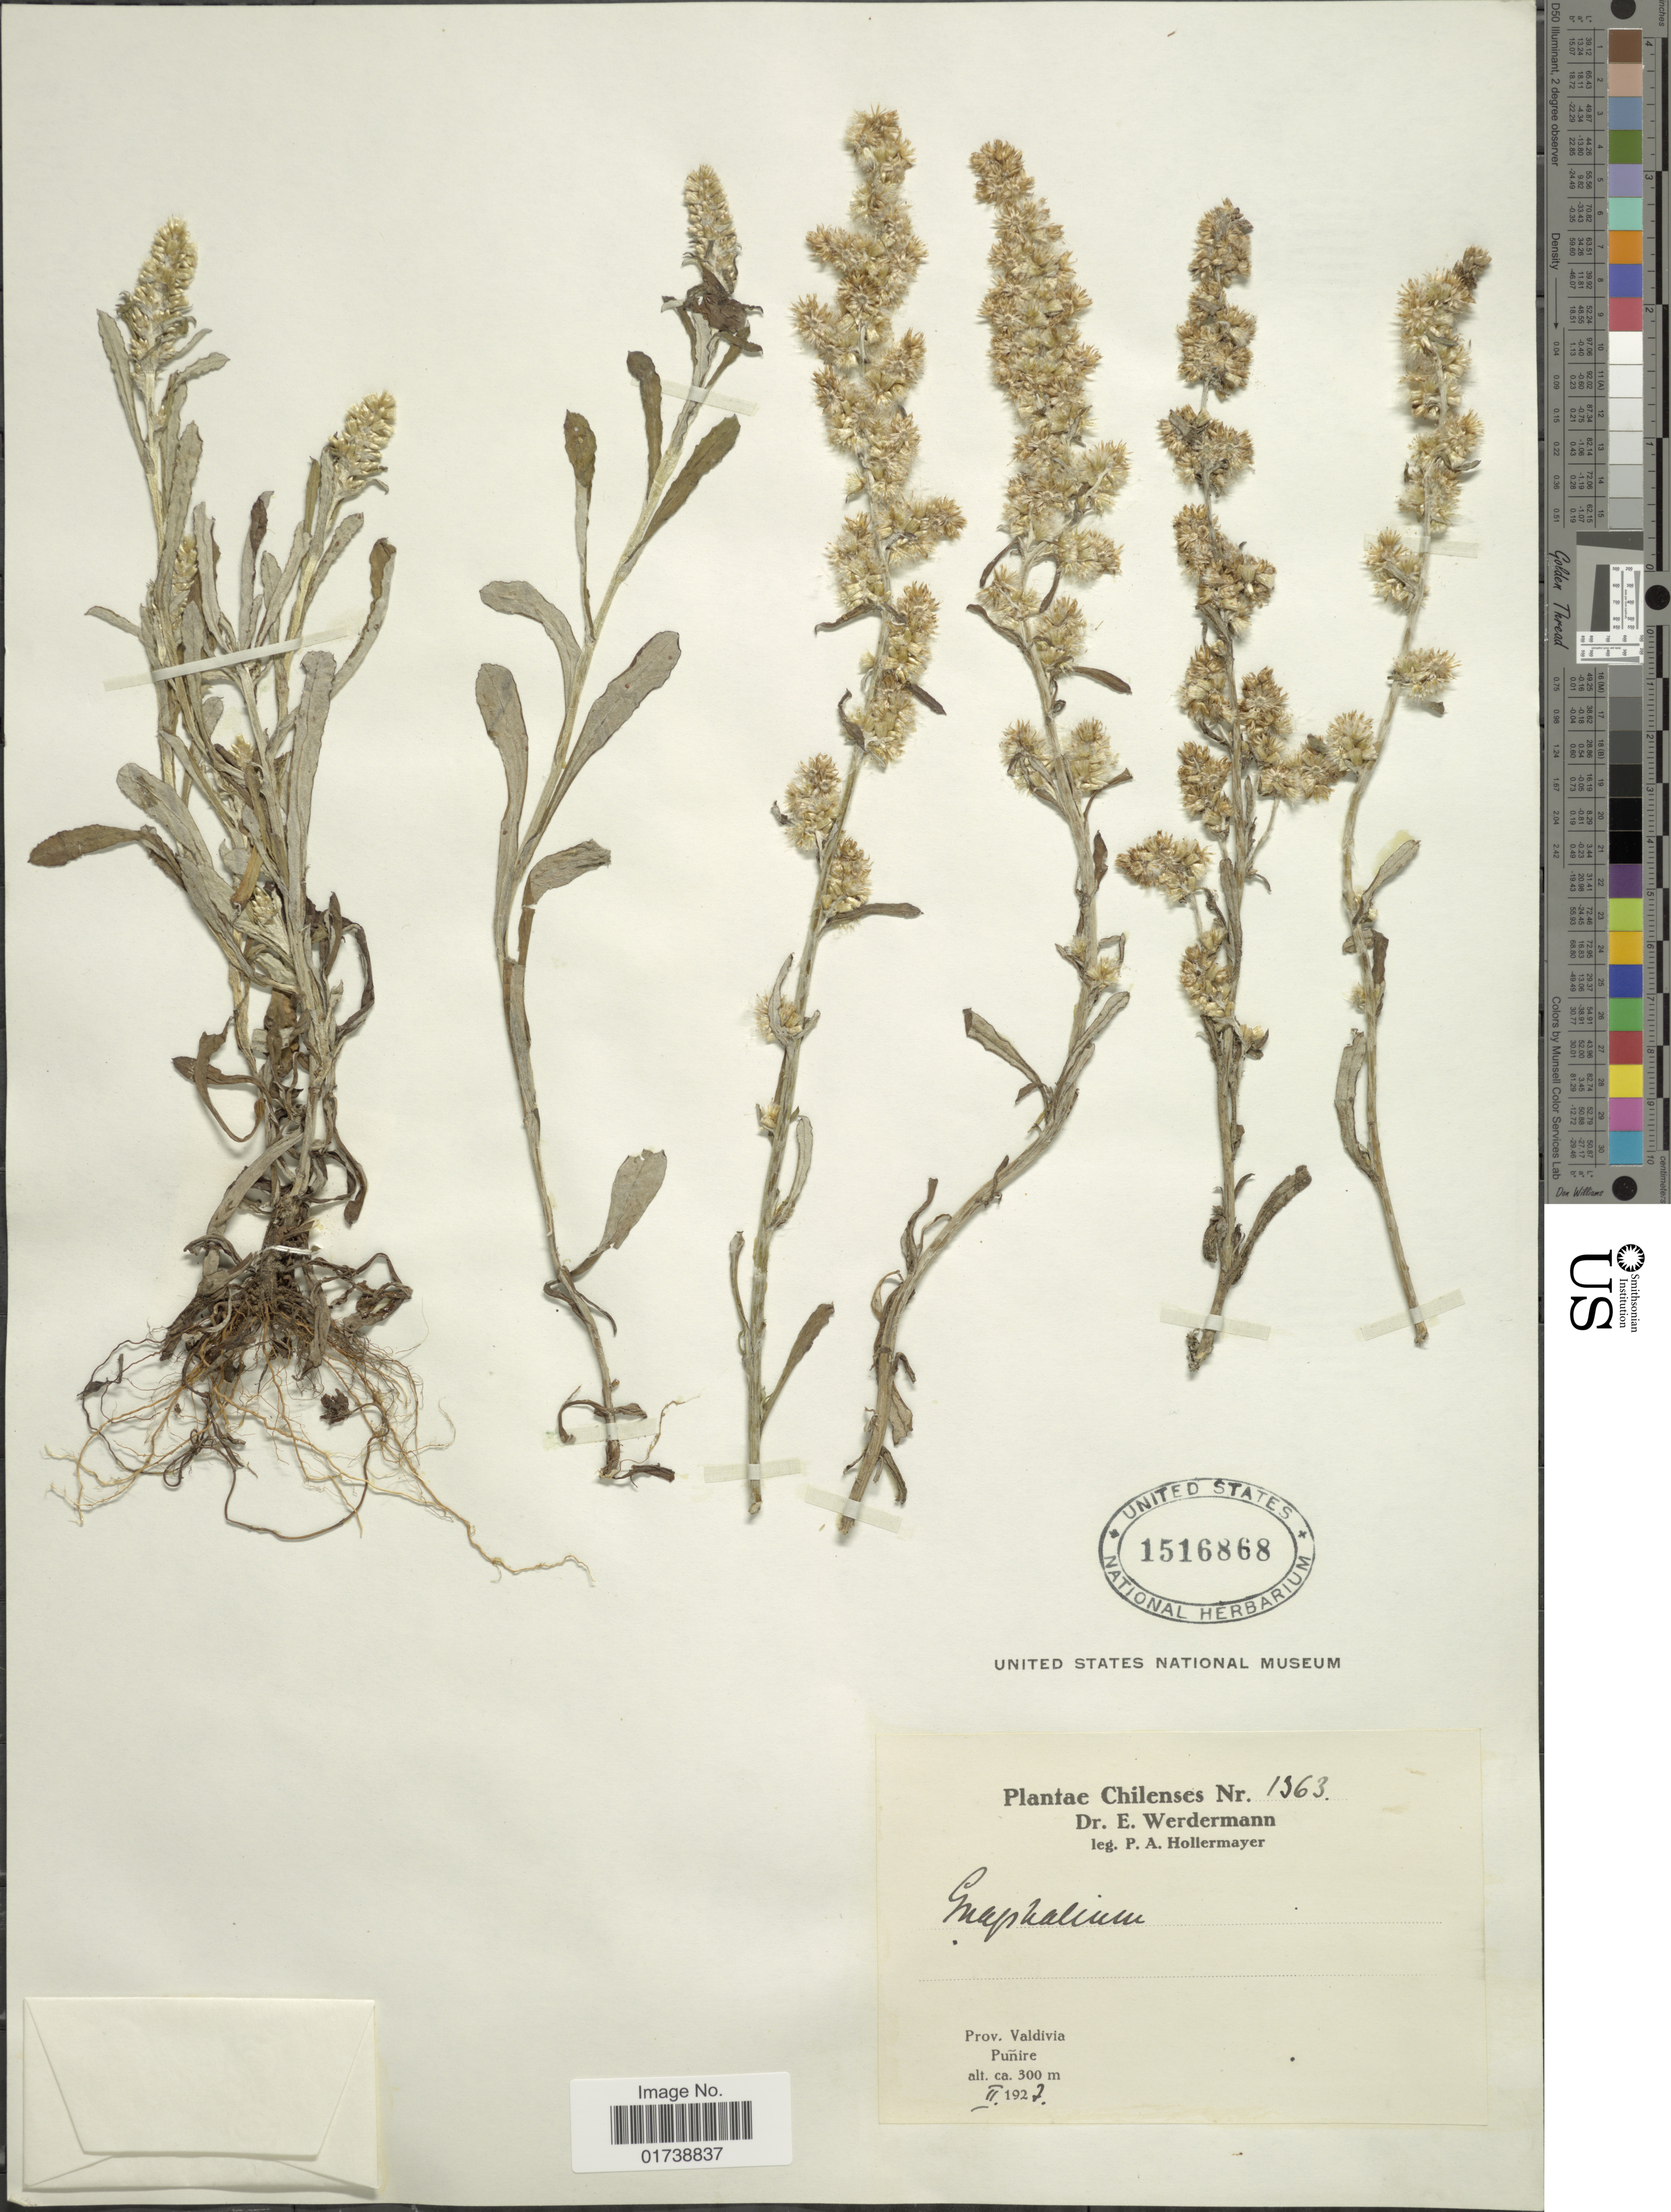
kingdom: Plantae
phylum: Tracheophyta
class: Magnoliopsida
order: Asterales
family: Asteraceae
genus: Gamochaeta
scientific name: Gamochaeta sp.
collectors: P. Hollermayer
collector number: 1368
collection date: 1927-02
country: Chile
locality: Chilenses, Prov. Valdivia, Punire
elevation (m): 300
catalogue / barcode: US 1516868